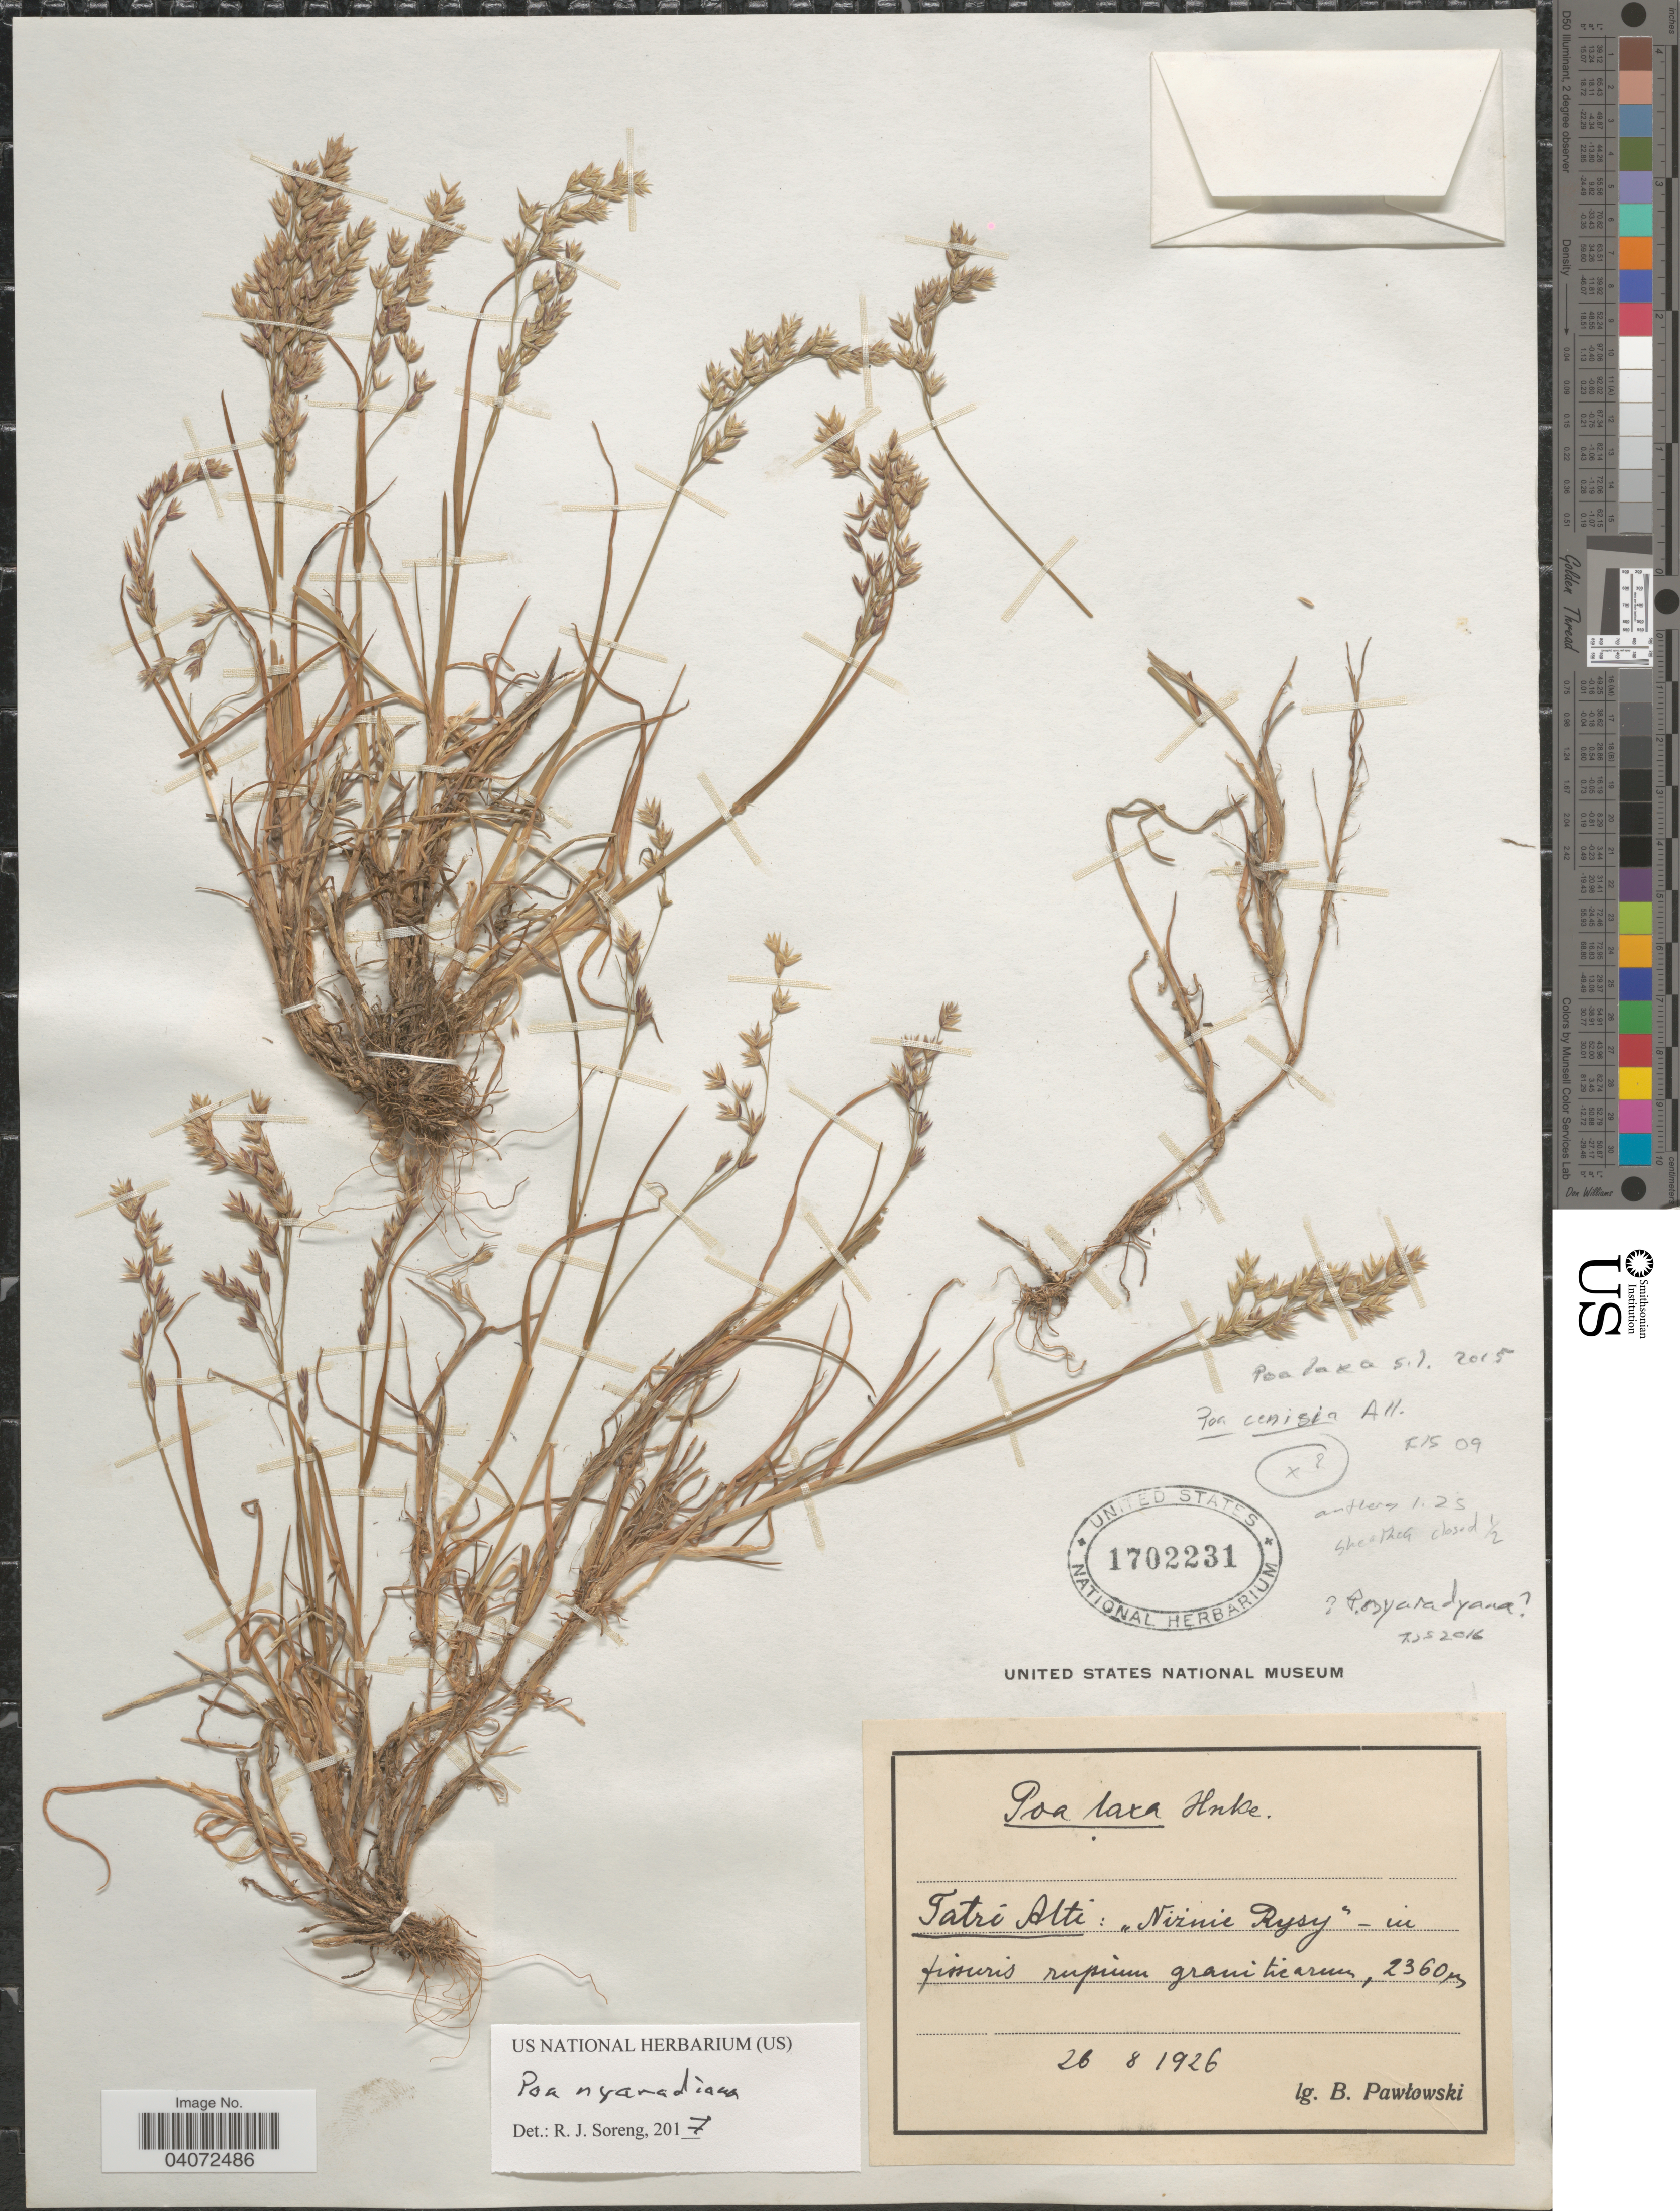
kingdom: Plantae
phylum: Tracheophyta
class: Liliopsida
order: Poales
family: Poaceae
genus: Poa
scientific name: Poa nyaradyana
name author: Nannf.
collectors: B. Pawlowski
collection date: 1926-08-26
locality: Tatri Alti: "Niżnie Rysy" - in fissuris rupium graniticarum.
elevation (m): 2360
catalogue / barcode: US 1702231